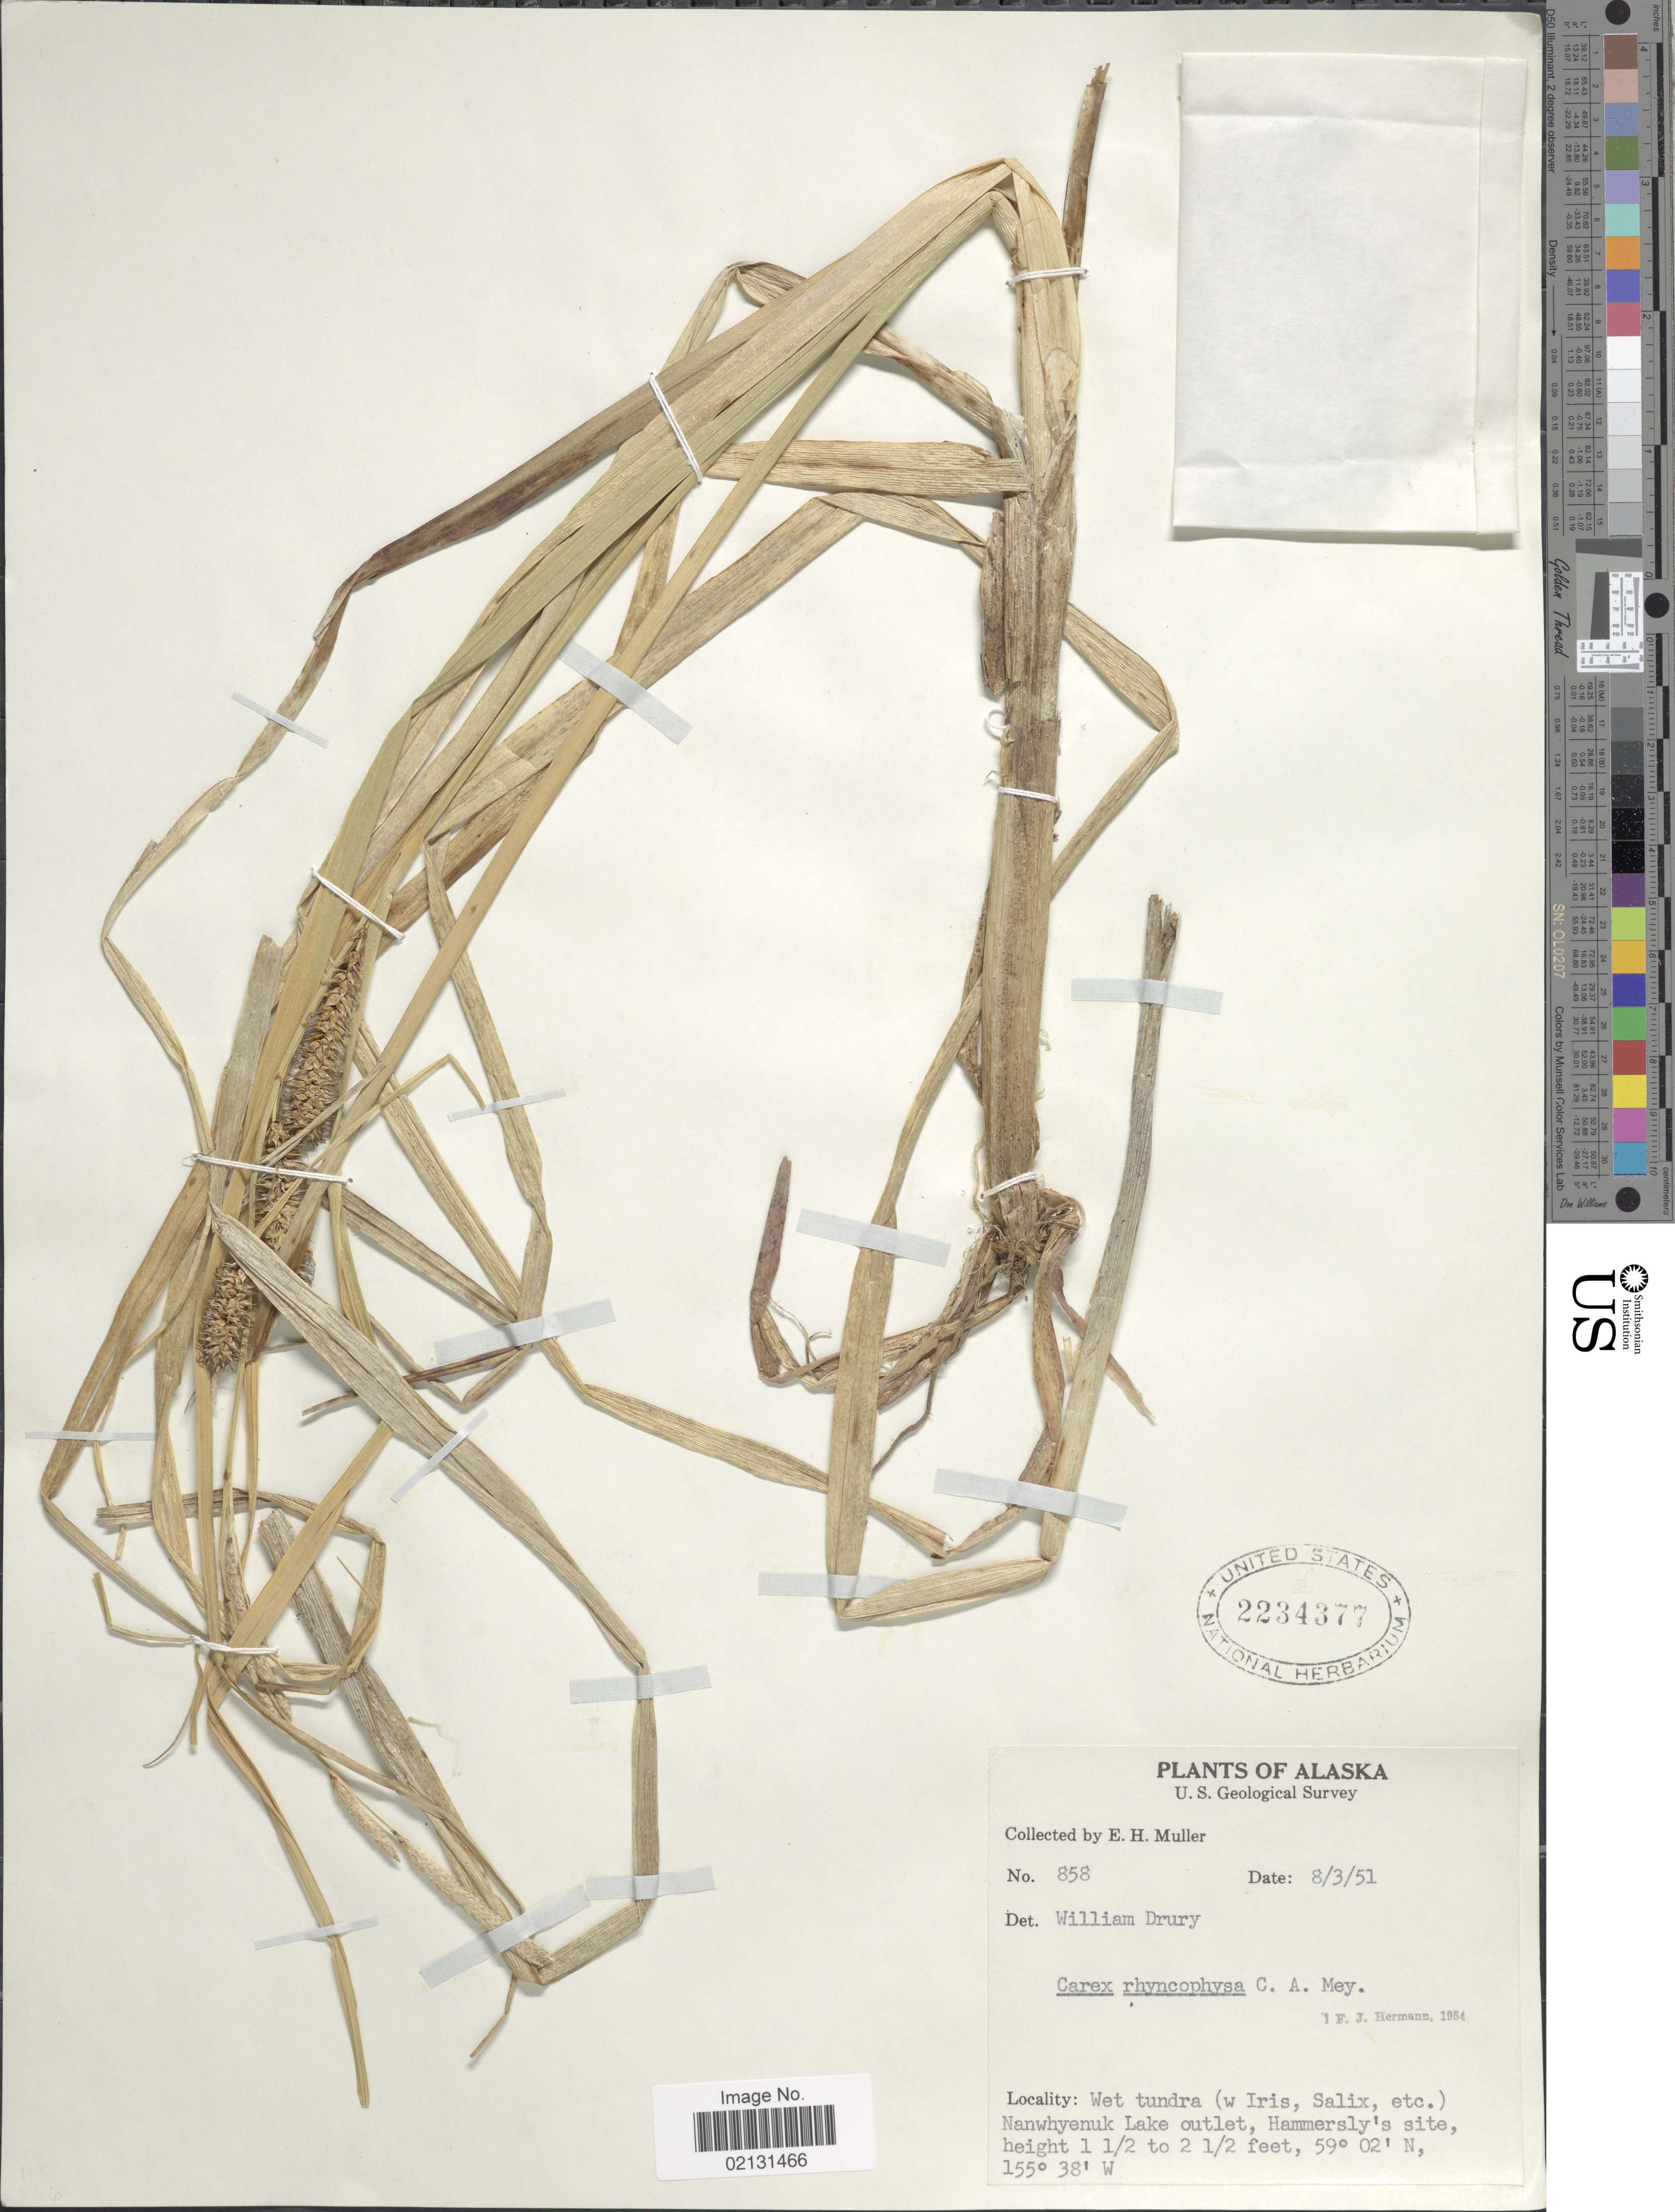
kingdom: Plantae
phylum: Tracheophyta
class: Liliopsida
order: Poales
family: Cyperaceae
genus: Carex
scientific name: Carex utriculata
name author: Boott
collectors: E. H. Muller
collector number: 858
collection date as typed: Transcribed d/m/y: 3/8/51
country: United States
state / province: Alaska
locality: Wet tundra Nanwhyenuk Lake outlet, Hammersly's site.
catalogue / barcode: US 2234377